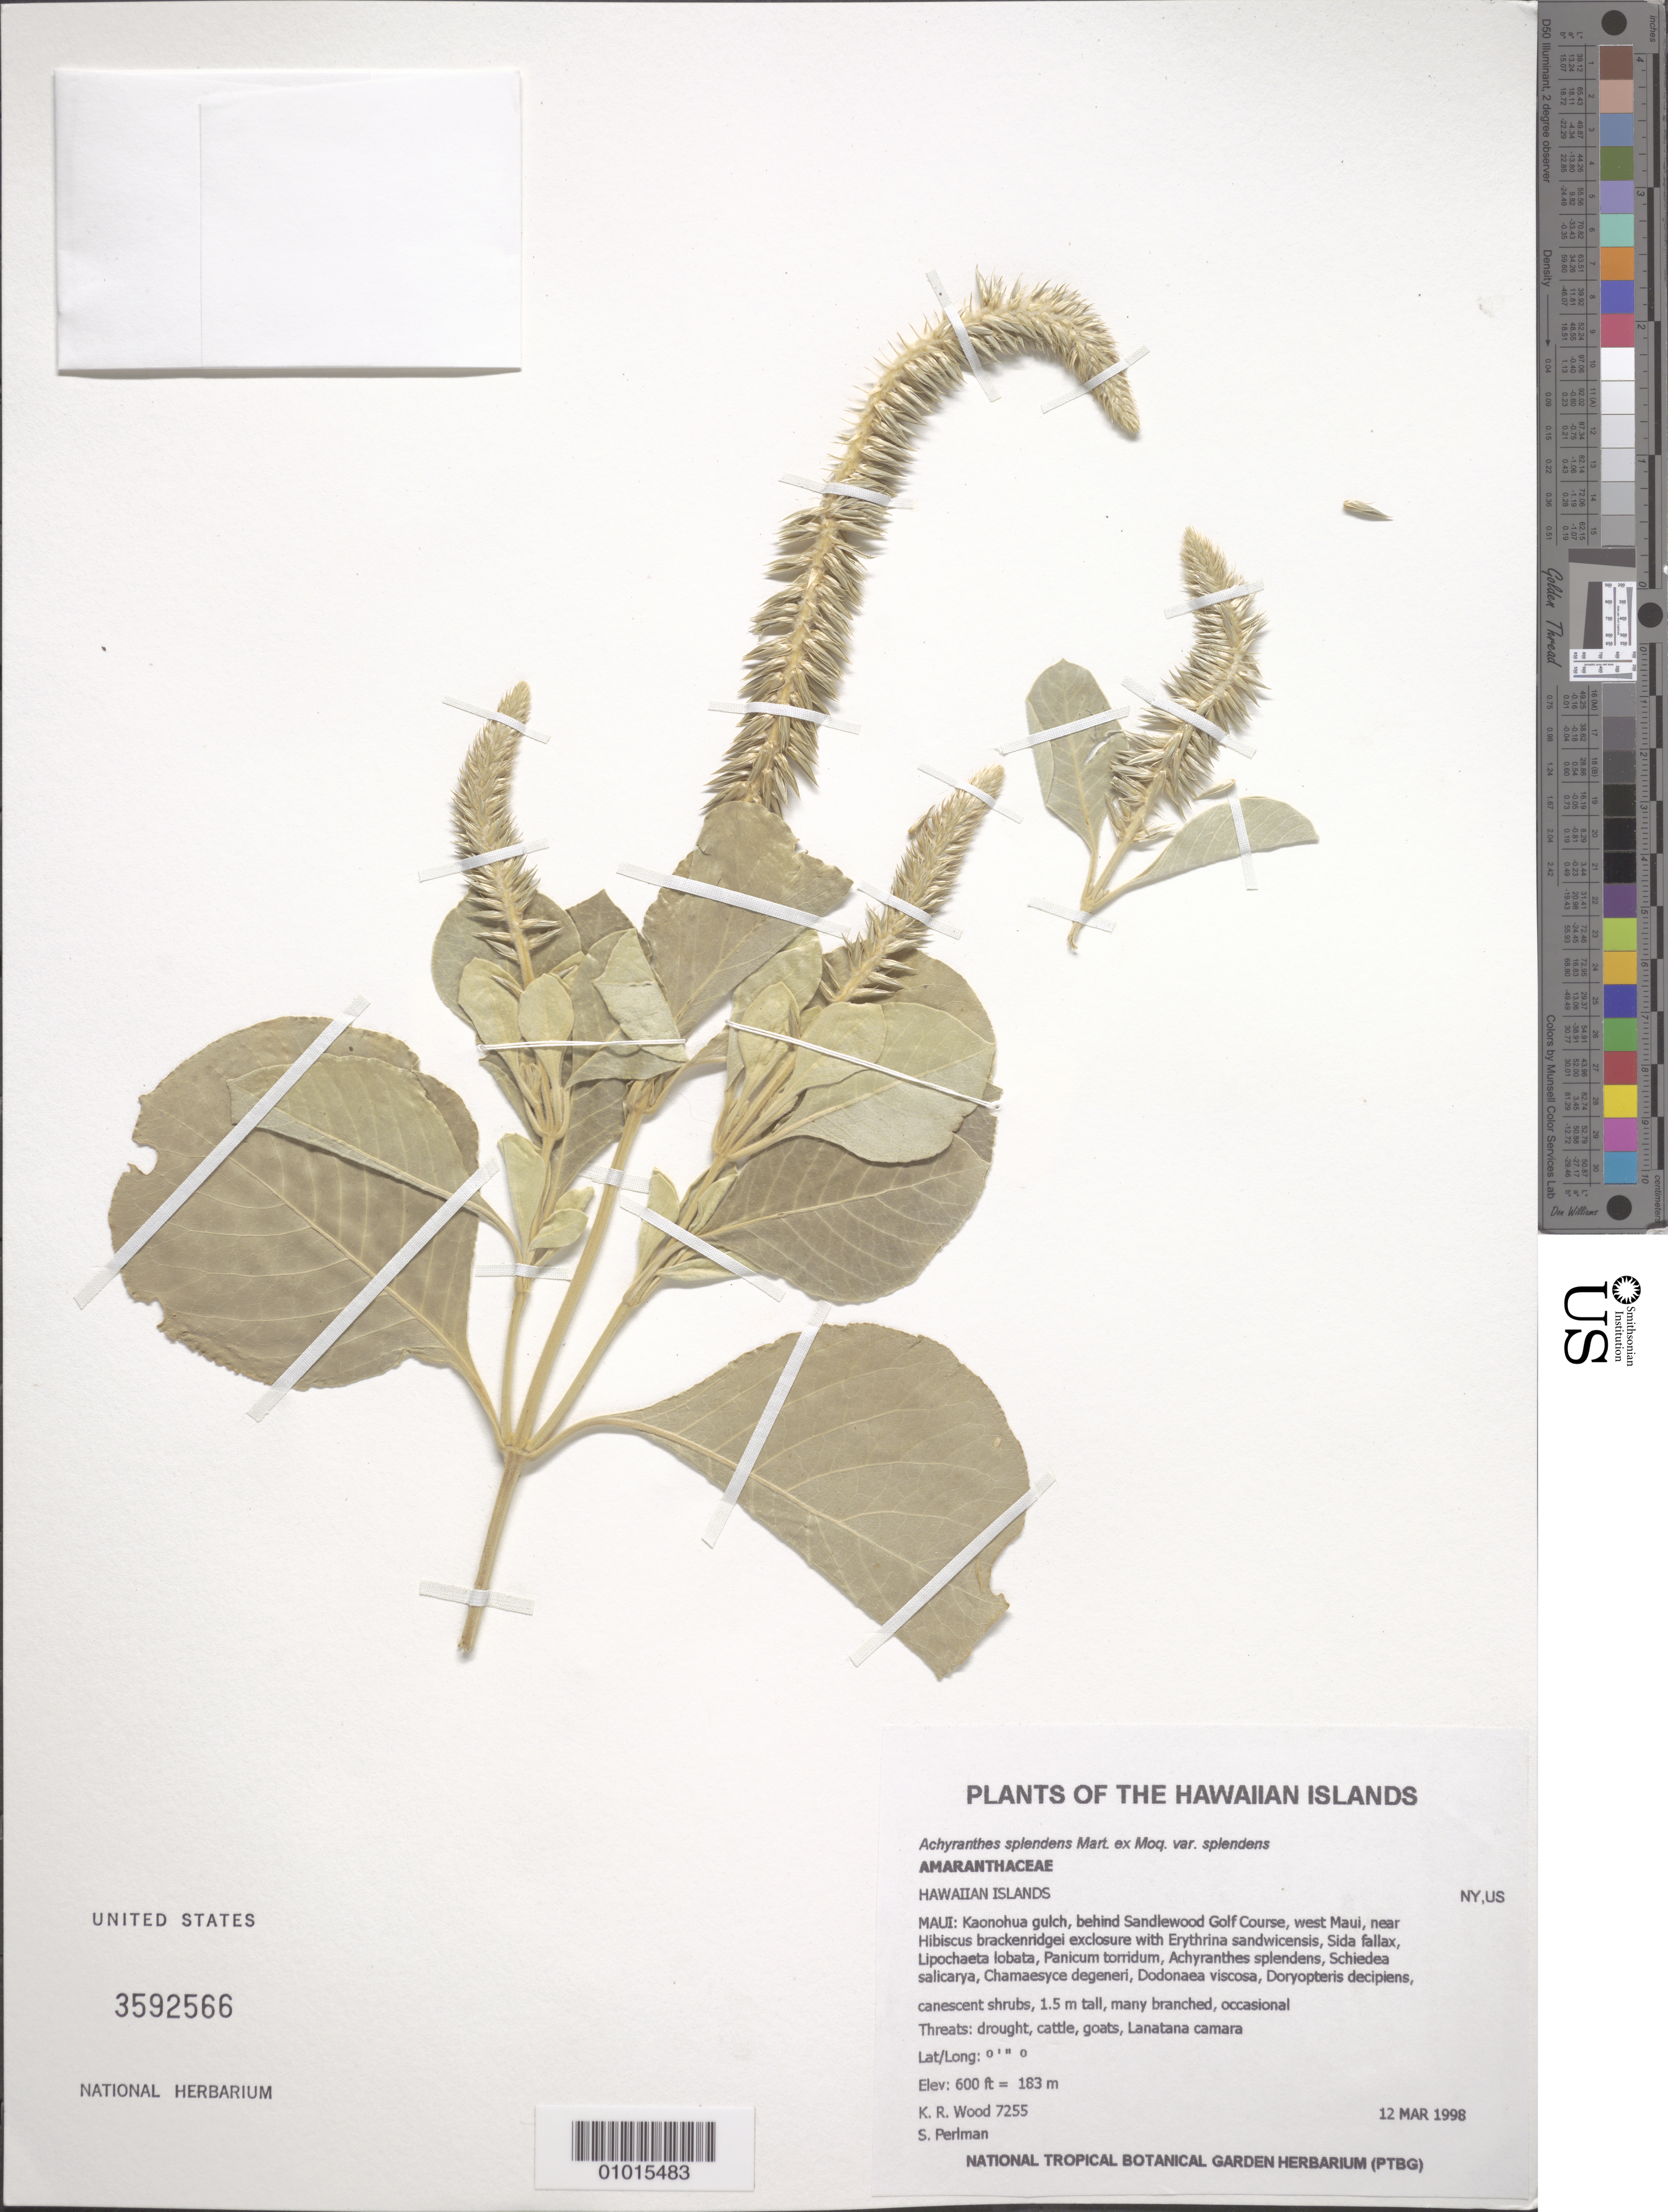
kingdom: Plantae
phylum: Tracheophyta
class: Magnoliopsida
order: Caryophyllales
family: Amaranthaceae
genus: Achyranthes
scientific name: Achyranthes splendens var. splendens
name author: Mart. ex Moq.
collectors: K. R. Wood & S. P. Perlman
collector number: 7255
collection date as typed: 12 Mar 1998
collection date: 1998-03-12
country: United States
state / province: Hawaii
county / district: Maui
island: Maui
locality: Kaonohua gulch, behind Sandlewood Golf Course, west Maui.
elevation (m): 183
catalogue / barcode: US 3592566